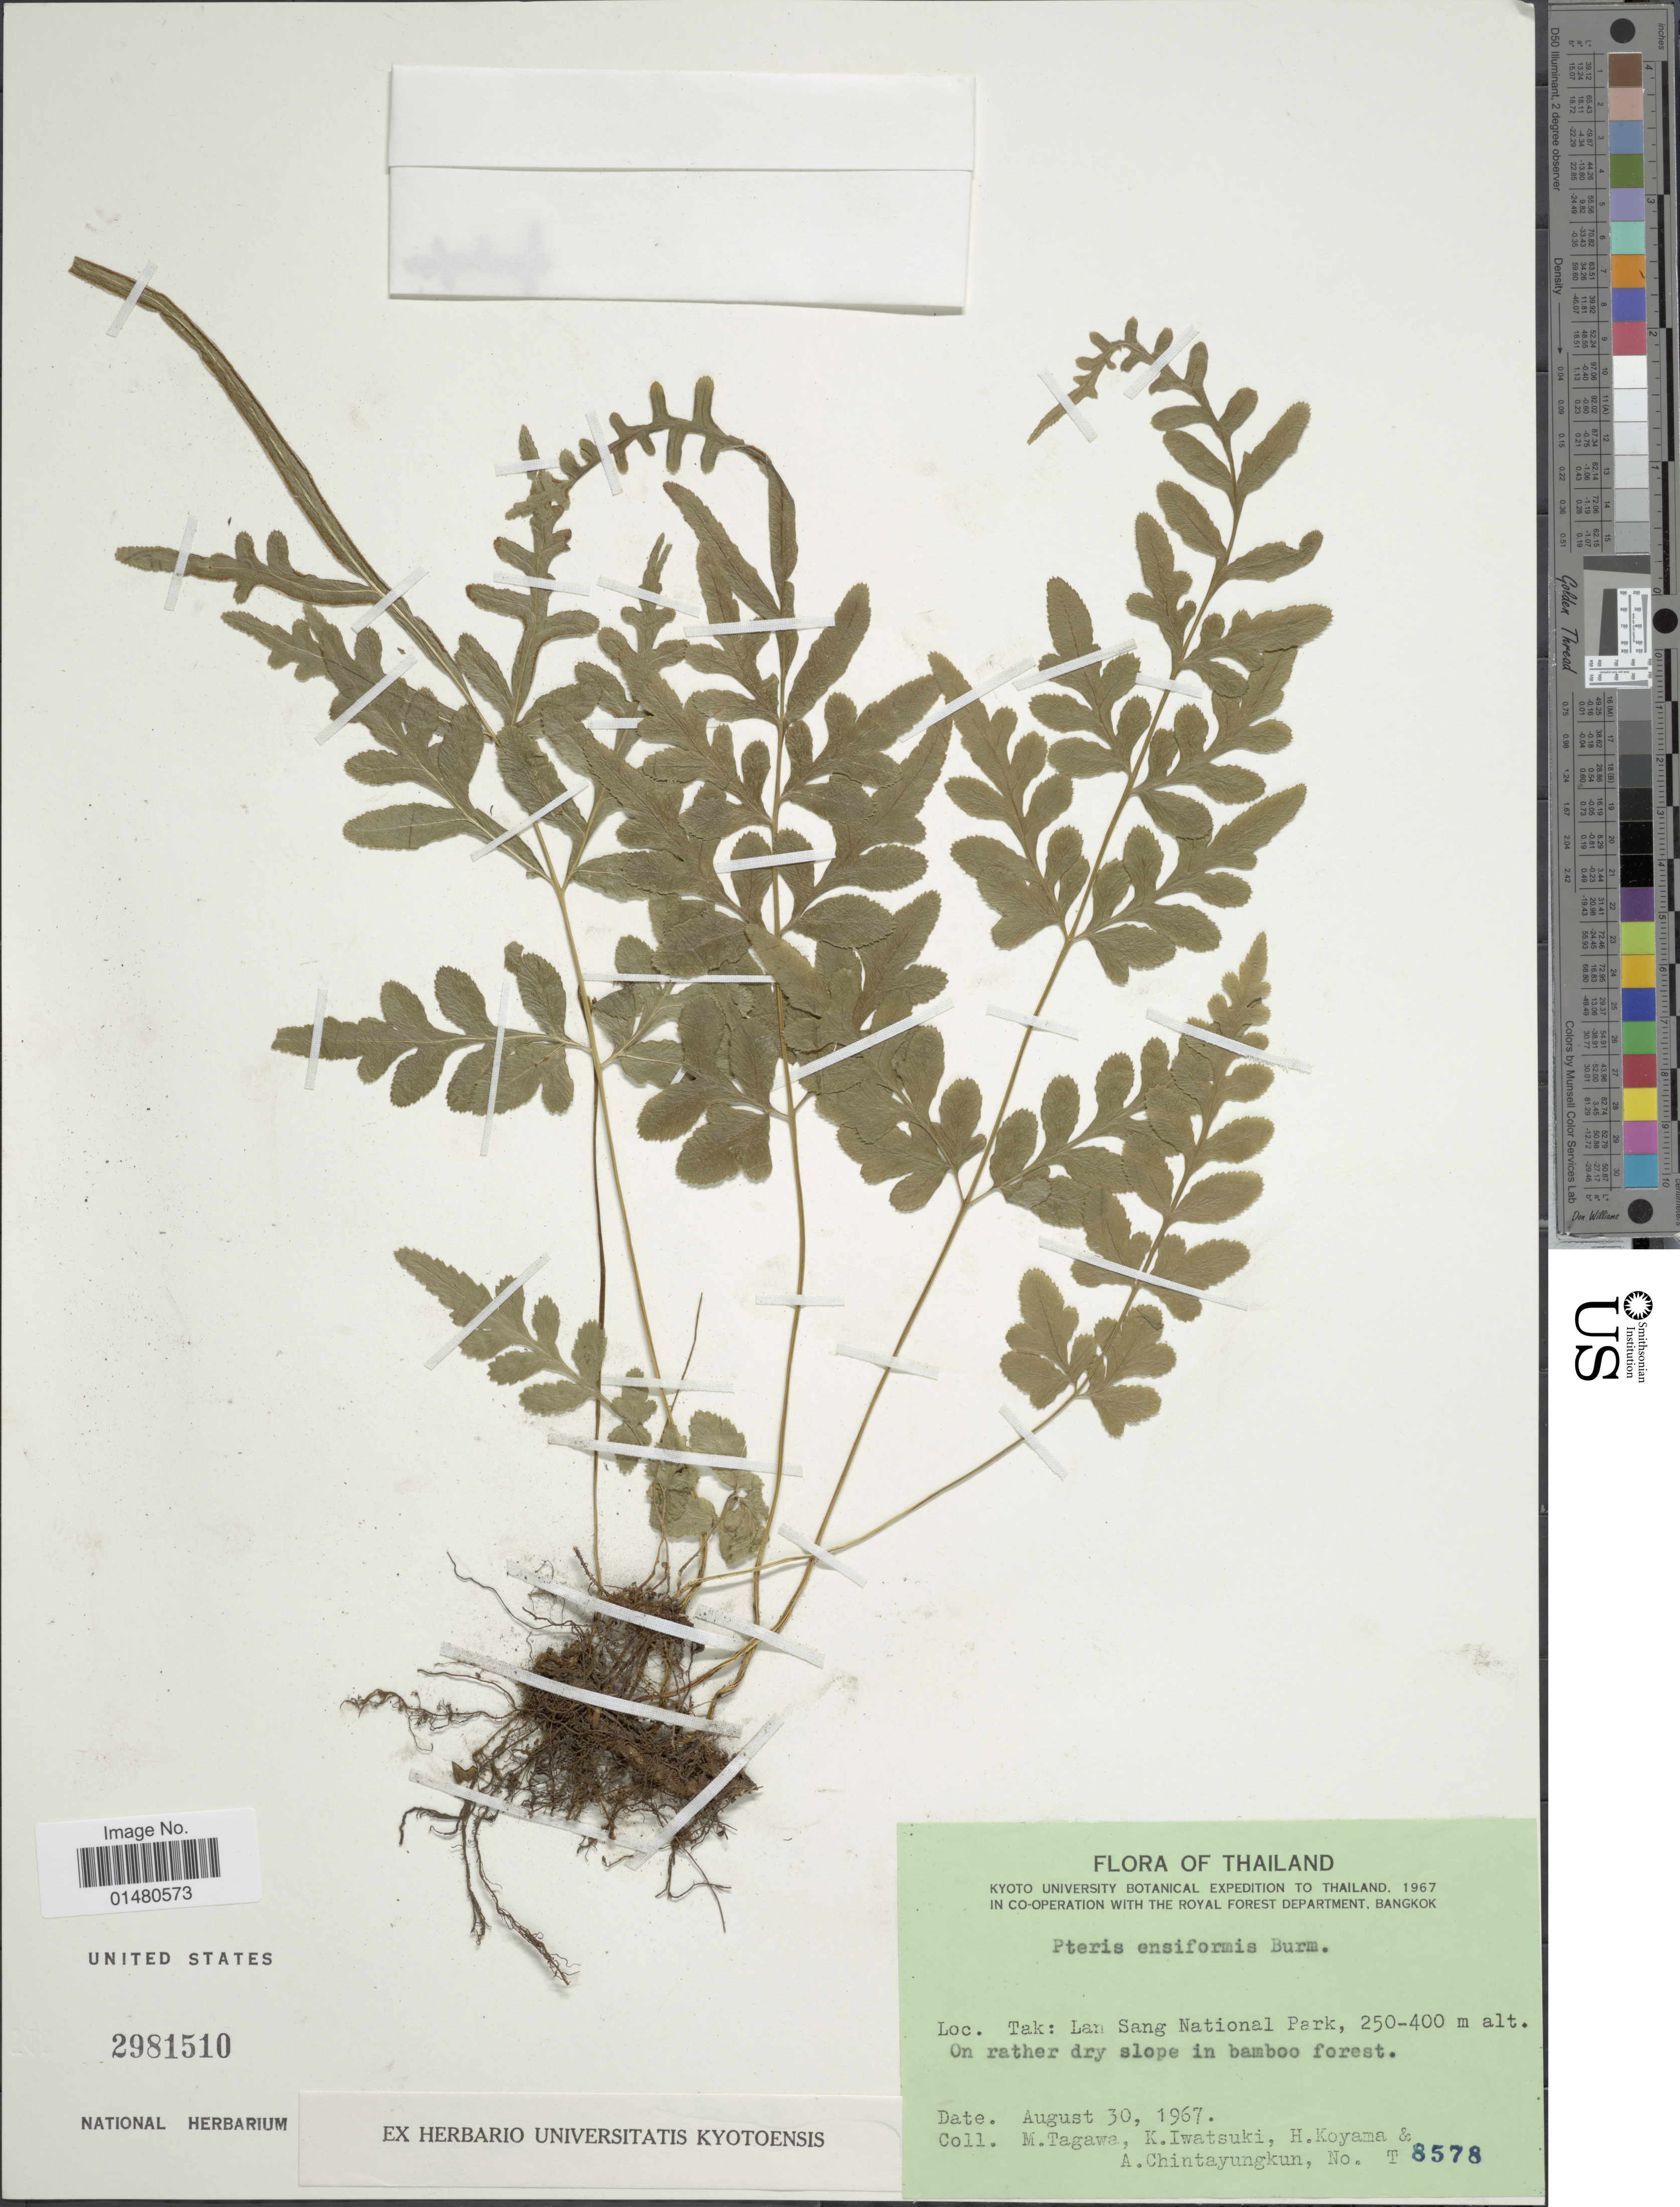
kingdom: Plantae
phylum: Tracheophyta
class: Polypodiopsida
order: Polypodiales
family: Pteridaceae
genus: Pteris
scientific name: Pteris ensiformis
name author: Burm. f.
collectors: M. Tagawa, K. Iwatsuki, H. Koyama & A. Chintayungkun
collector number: T 8578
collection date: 1967-08-30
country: Thailand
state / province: Tak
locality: Lan Sang National Park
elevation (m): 250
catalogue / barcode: US 2981510